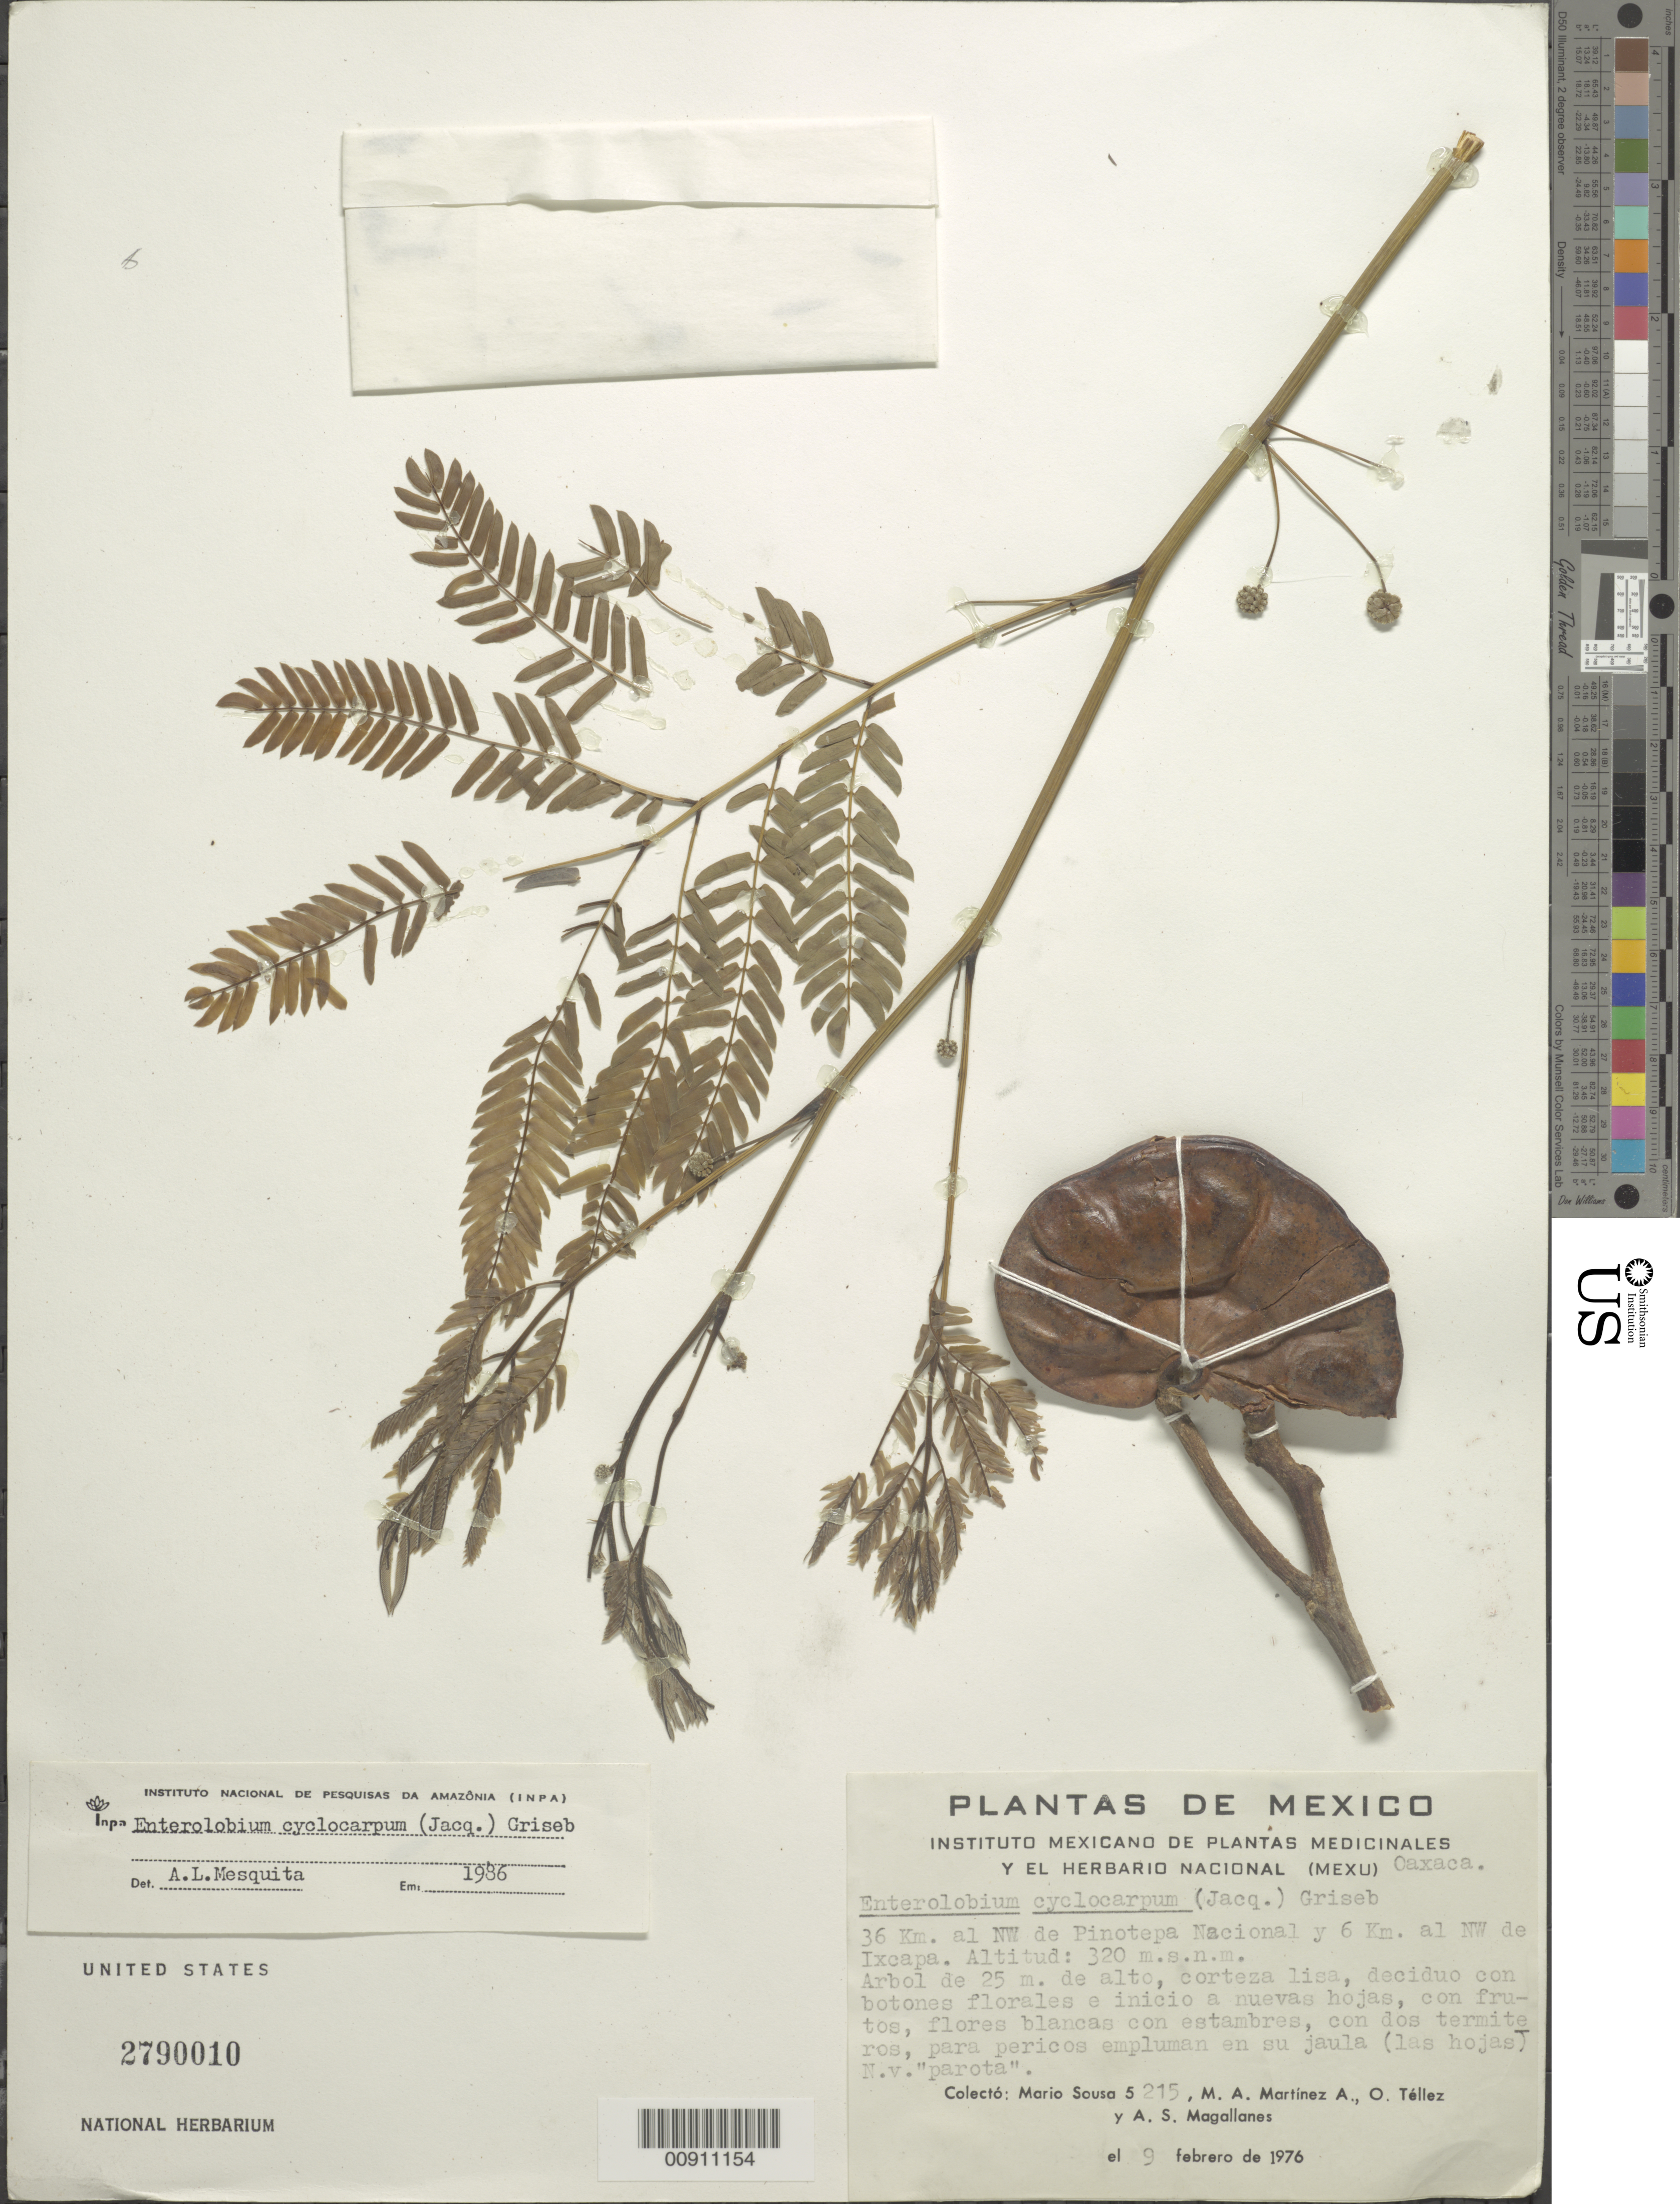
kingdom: Plantae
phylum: Tracheophyta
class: Magnoliopsida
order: Fabales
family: Fabaceae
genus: Enterolobium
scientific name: Enterolobium cyclocarpum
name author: (Jacq.) Griseb.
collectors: M. Sousa S., M. A. Martínez Alfaro, O. Téllez V. & A. Magallanes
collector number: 5215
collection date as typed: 09 Feb 1976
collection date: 1976-02-09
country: Mexico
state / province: Oaxaca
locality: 36 km. al NW de Pinotepa Nacional y 6 km. al NW de Ixcapa.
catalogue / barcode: US 2790010